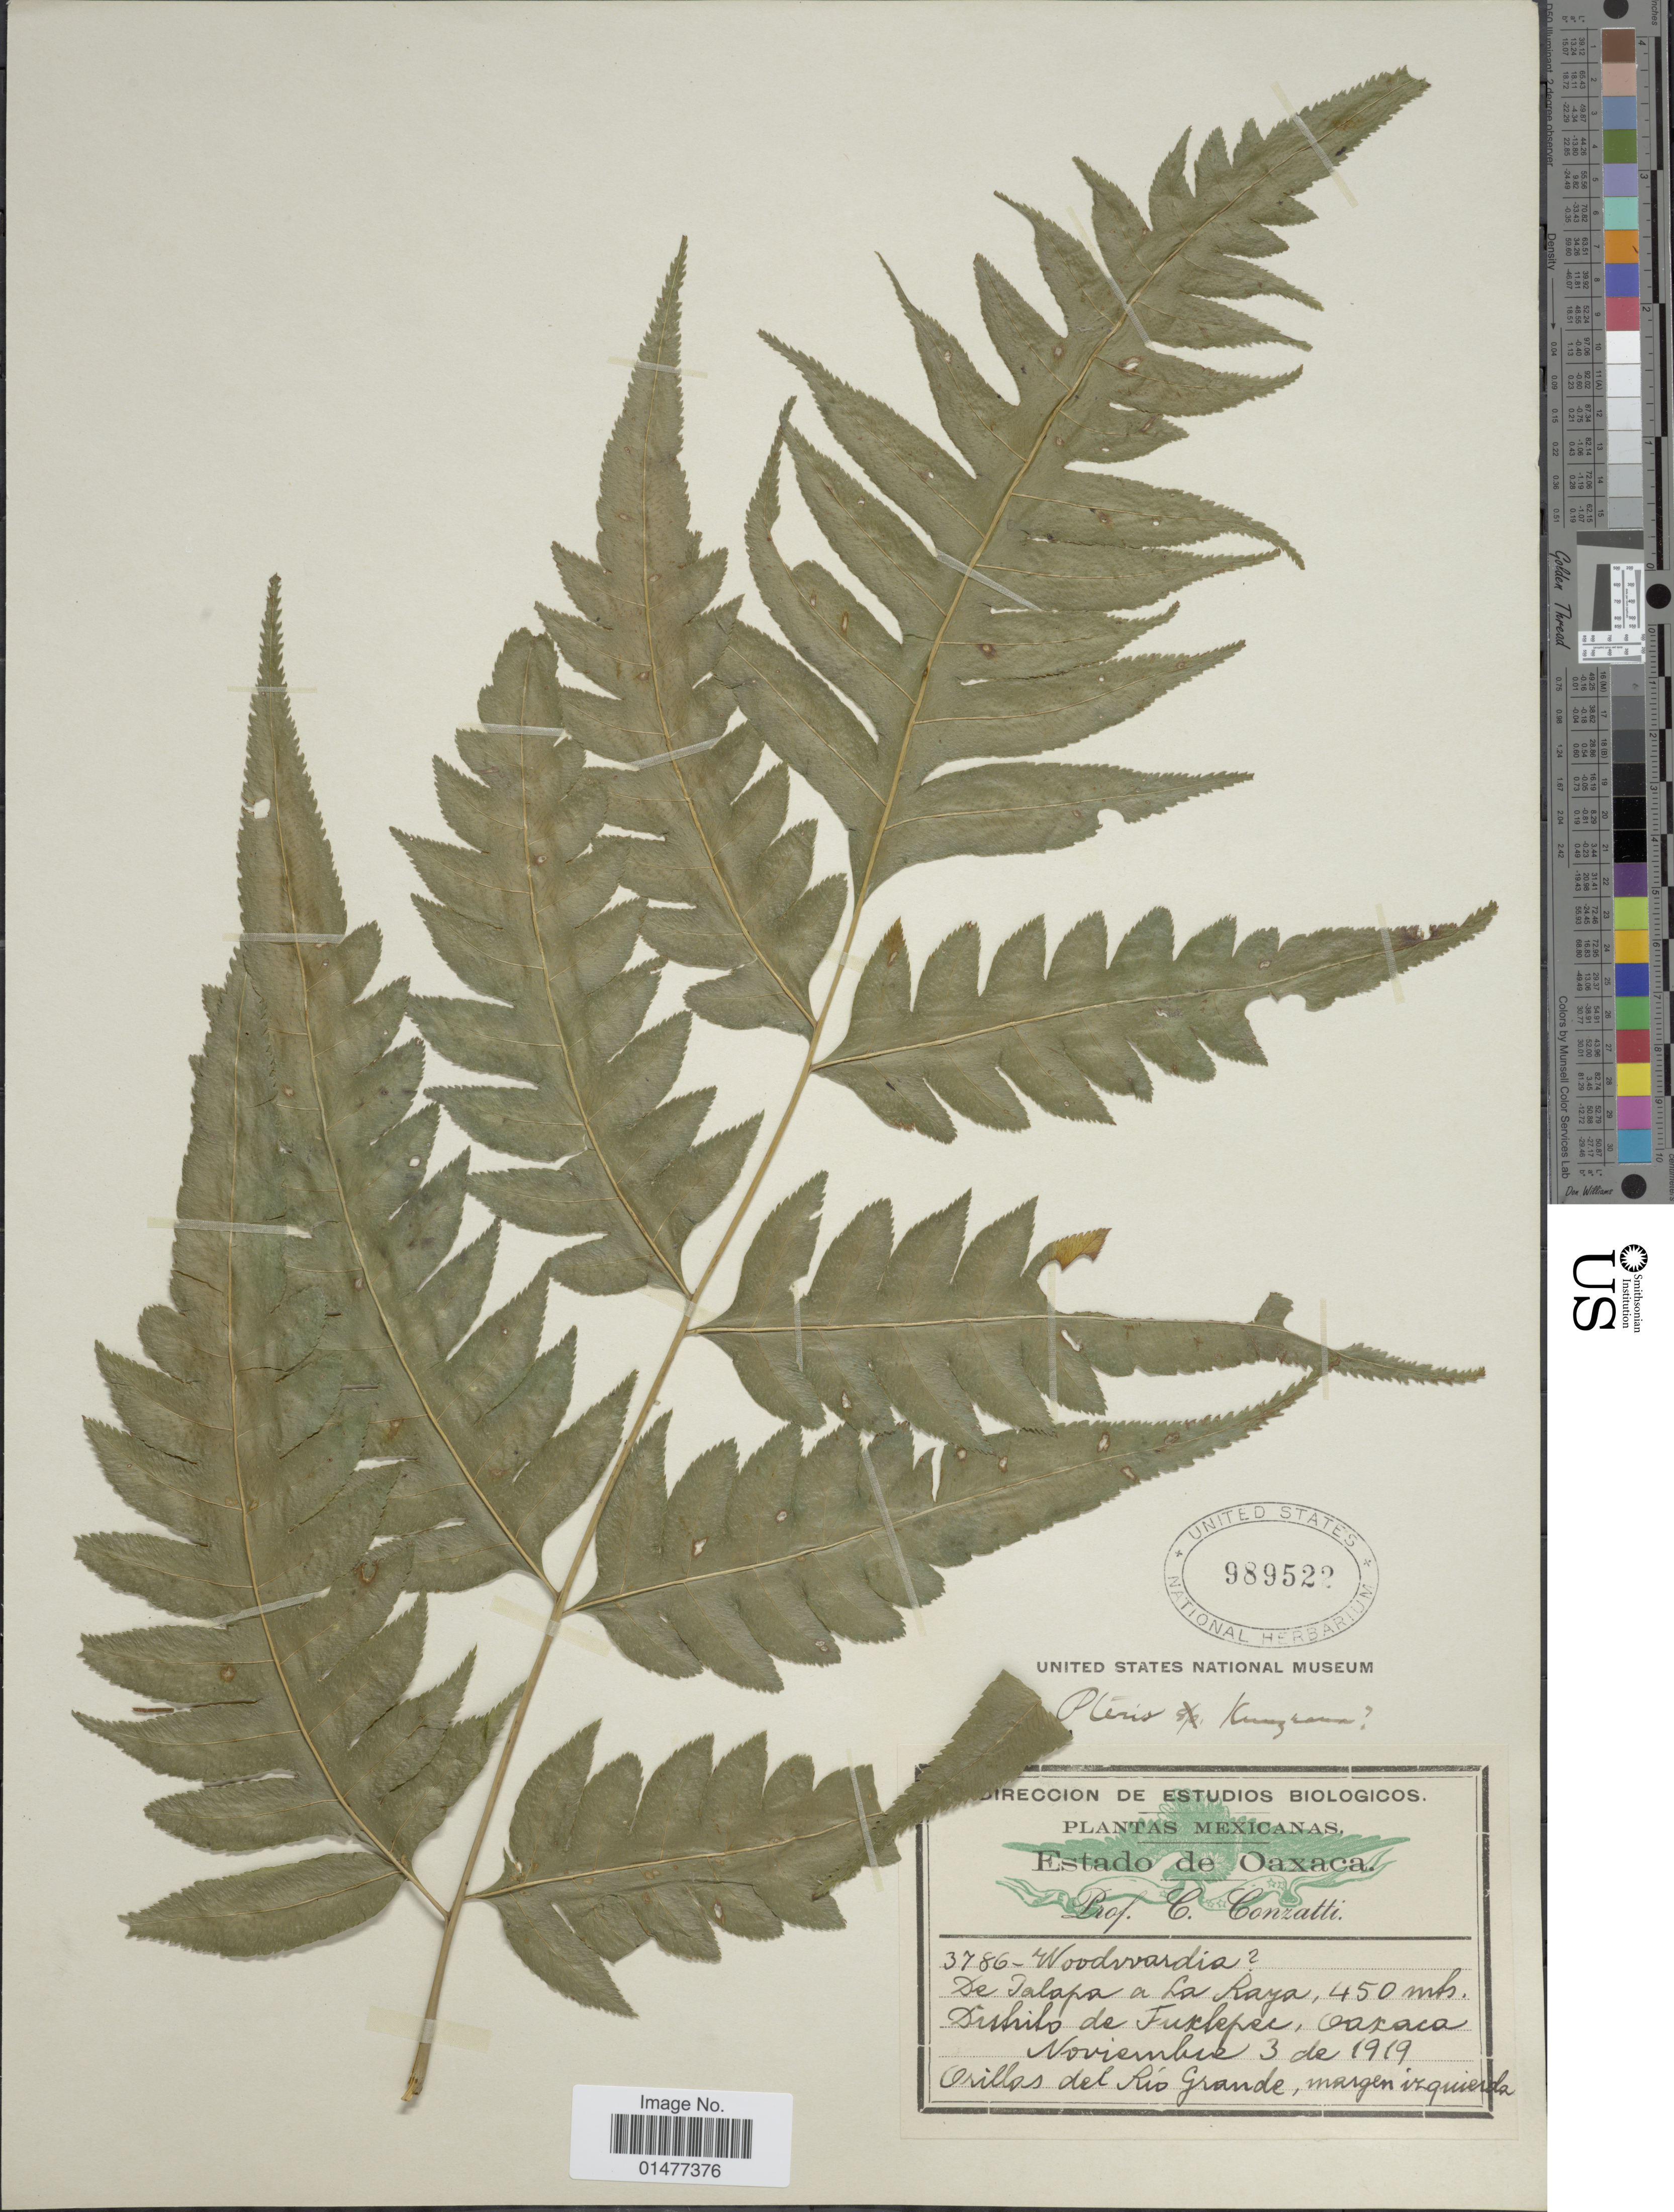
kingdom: Plantae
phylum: Tracheophyta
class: Polypodiopsida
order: Polypodiales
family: Pteridaceae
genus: Pteris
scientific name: Pteris altissima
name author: Poir.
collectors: C. Conzatti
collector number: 3786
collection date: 1919-11-03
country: Mexico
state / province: Oaxaca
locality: De Jalapa a La Raya, 450 mts. Distrito de Tuxtepec, Orillas del Rio Grande,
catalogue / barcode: US 989522